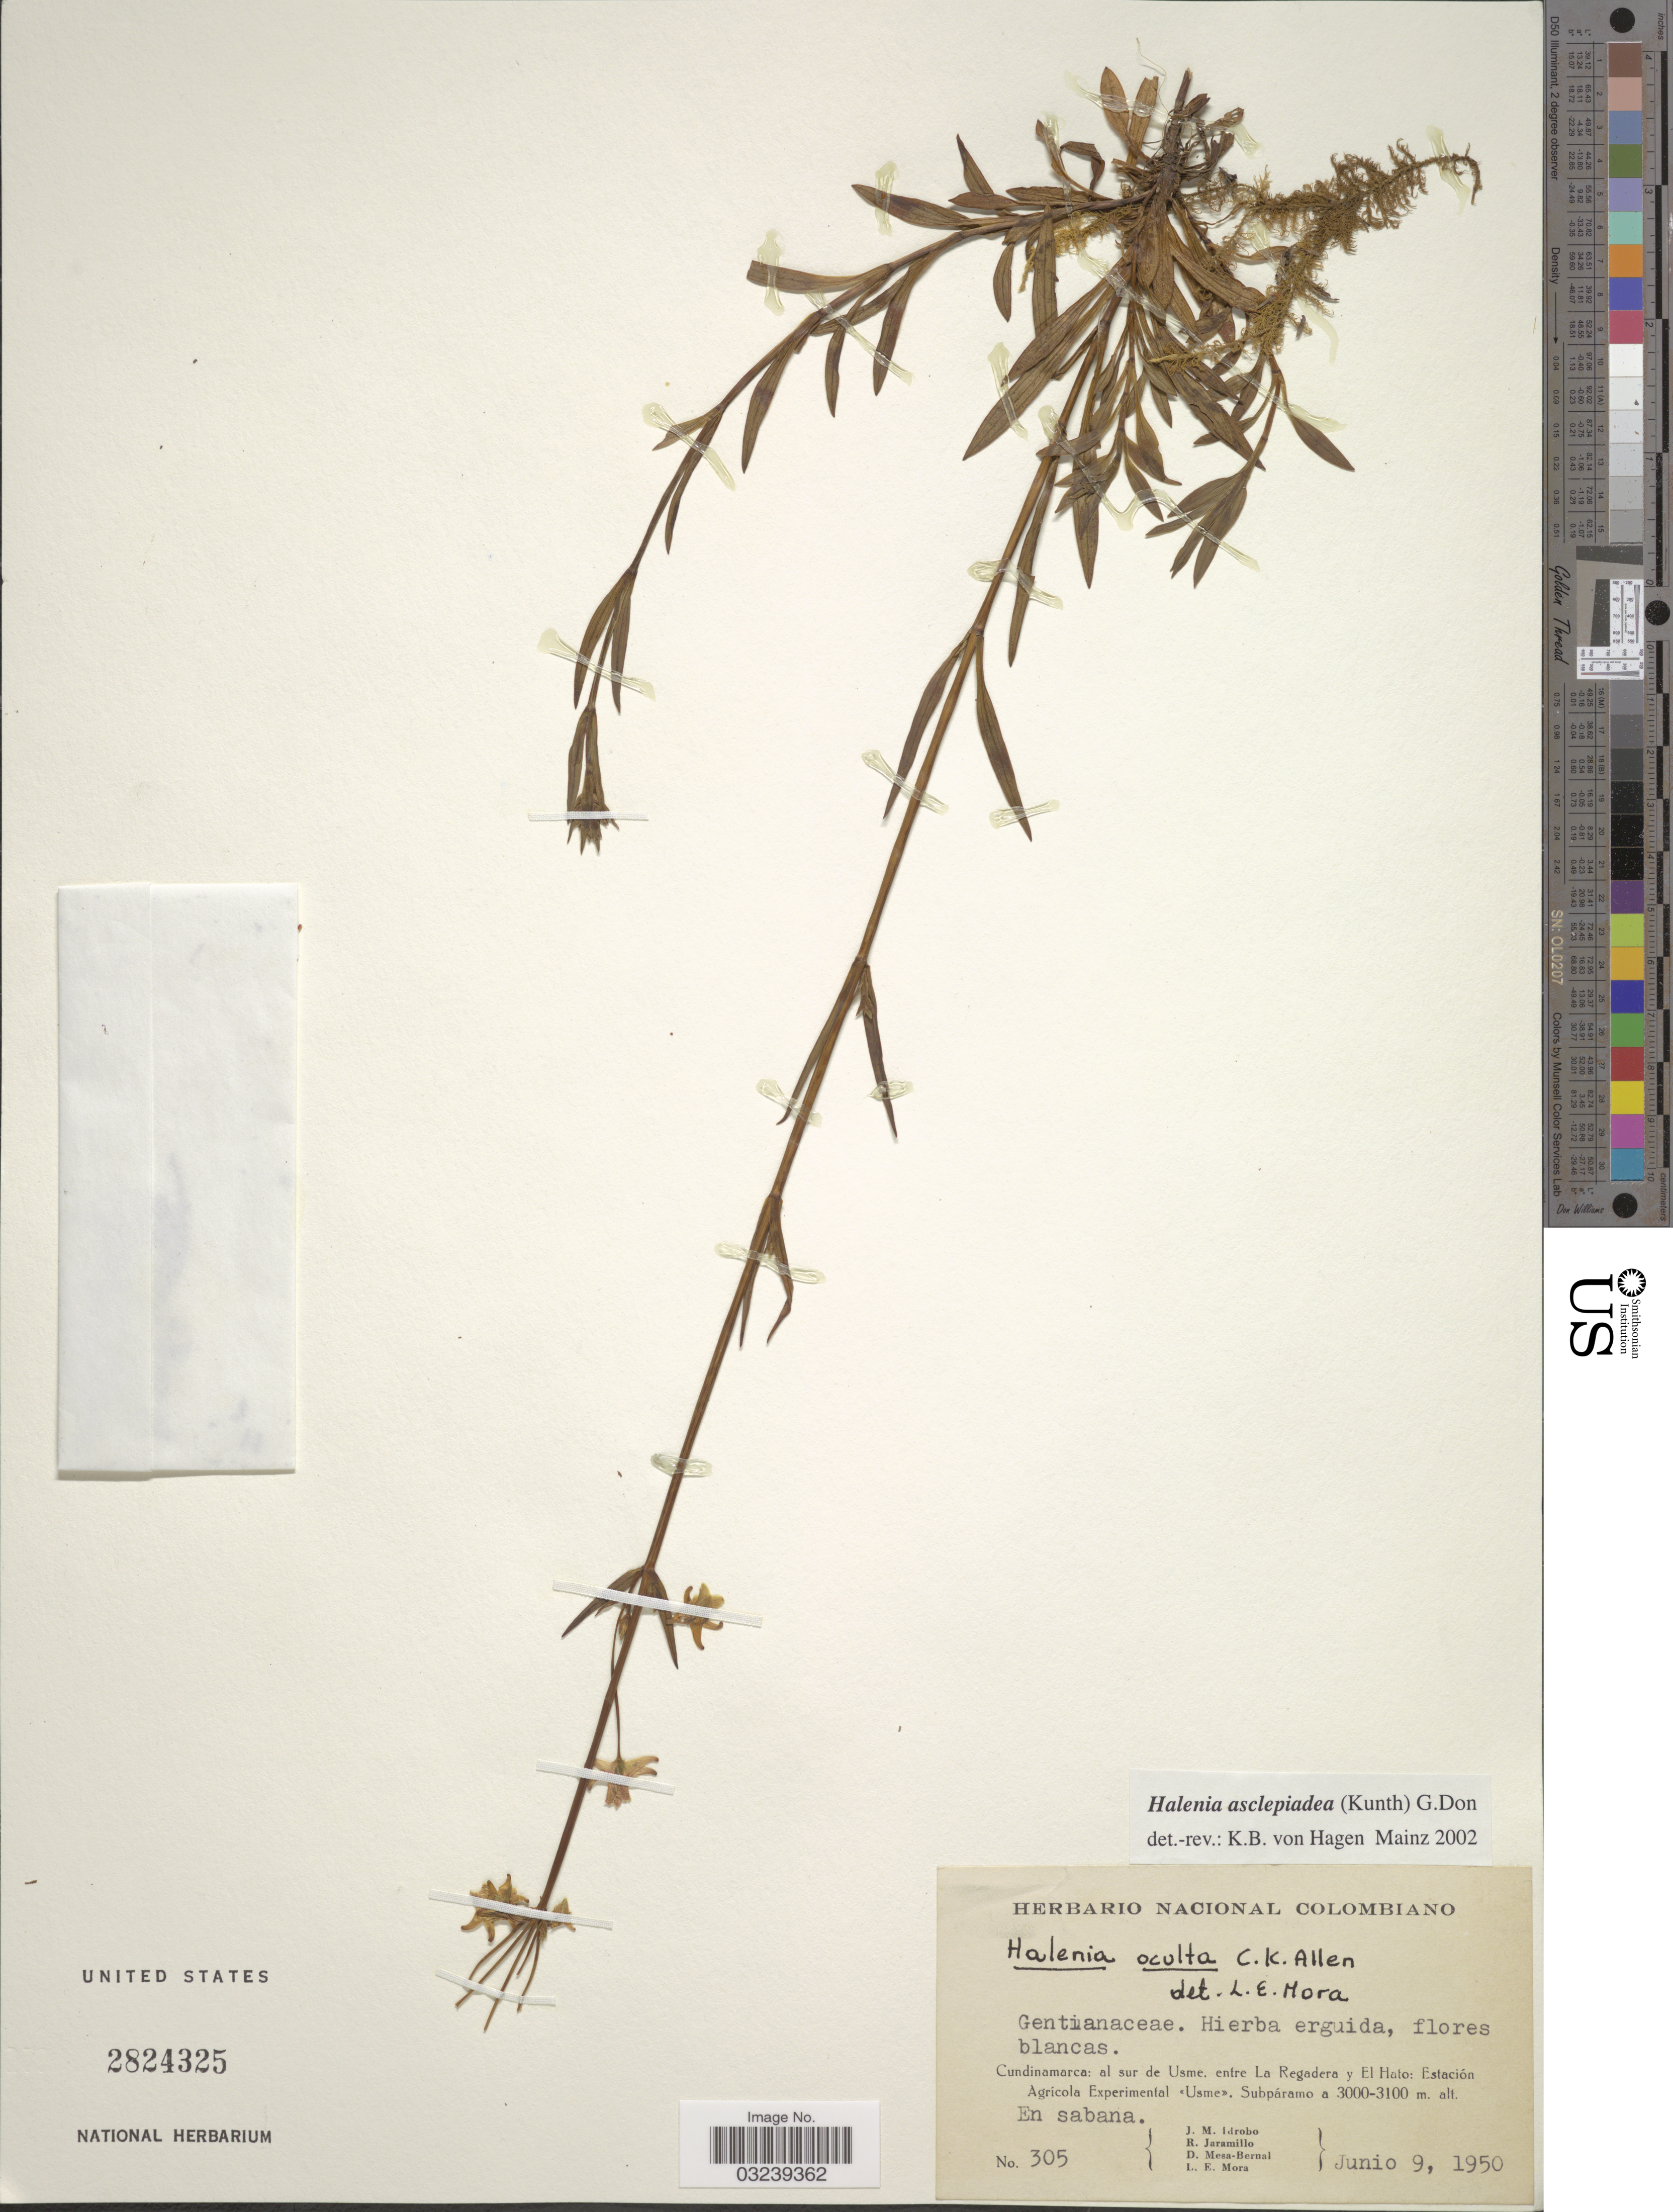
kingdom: Plantae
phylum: Tracheophyta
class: Magnoliopsida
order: Gentianales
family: Gentianaceae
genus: Halenia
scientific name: Halenia asclepiadea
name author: (Kunth) G. Don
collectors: J. M. Idrobo, R. Jaramillo, D. Mesa-Bernal & L. Mora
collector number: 305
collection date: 1950-06-09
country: Colombia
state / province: Cundinamarca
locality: Al sur de Usme, entre La Regadera y El Hato: Estación Agricola Experimental Usme.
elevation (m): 3000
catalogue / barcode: US 2824325